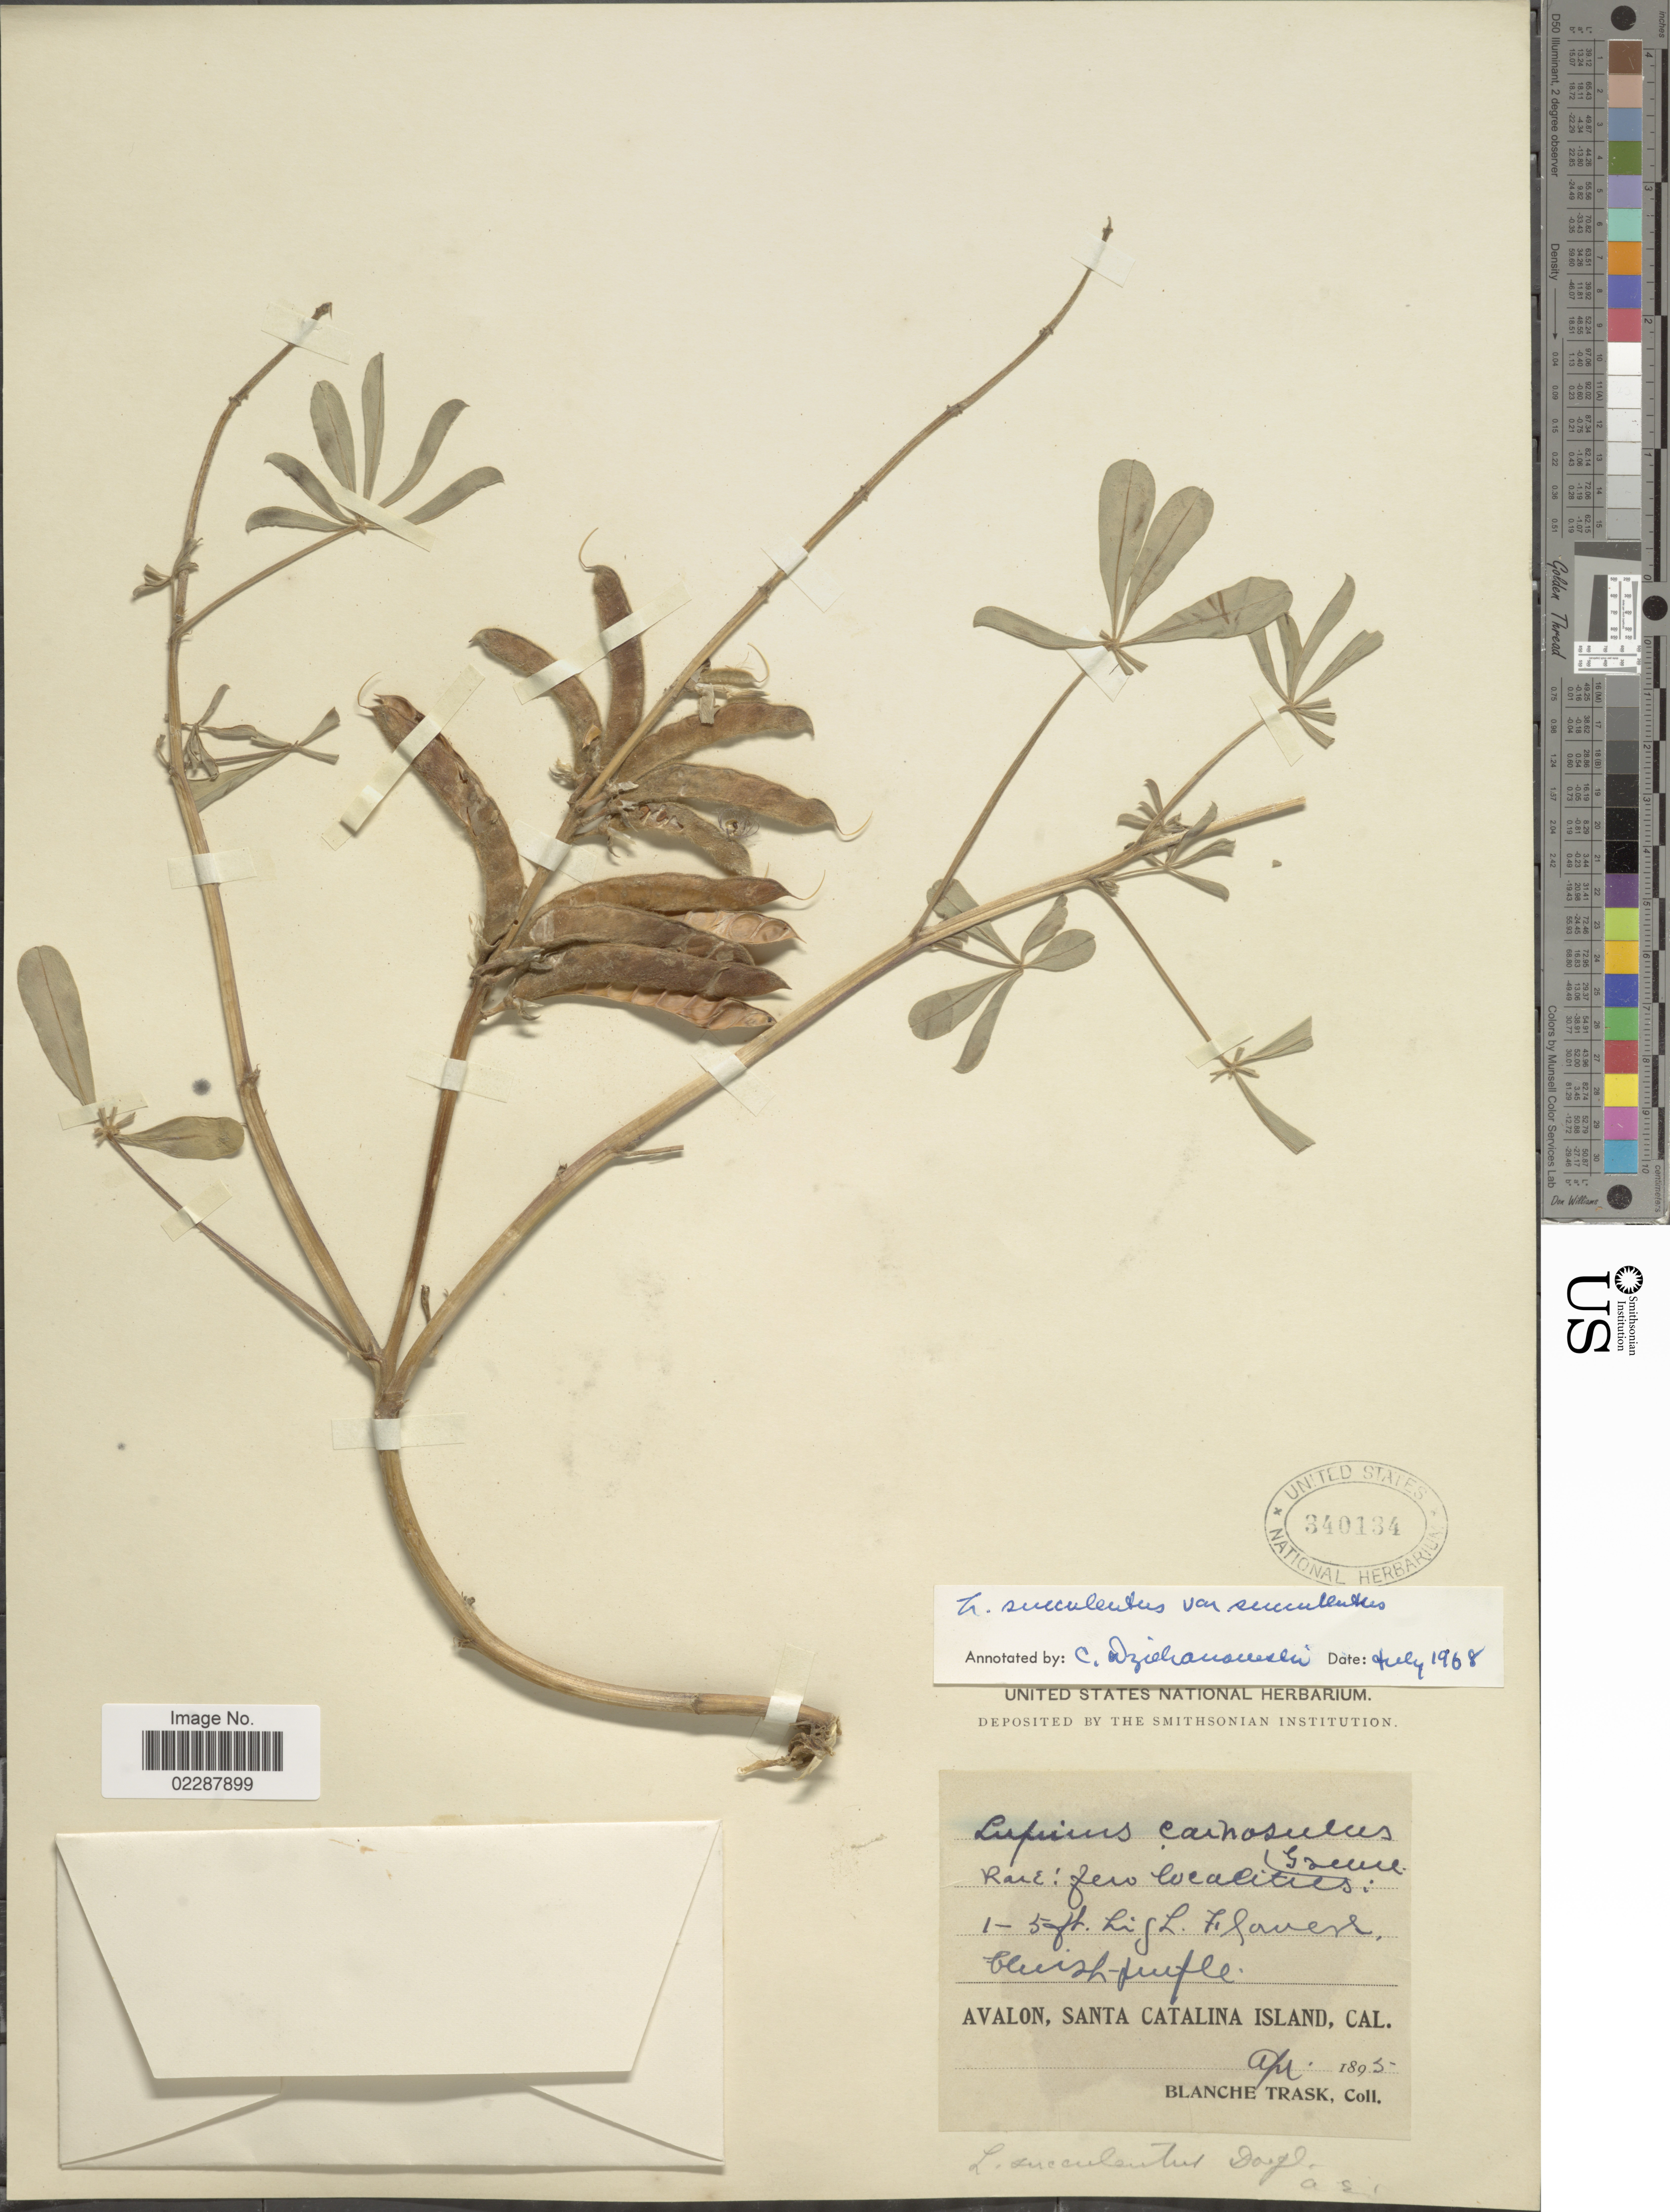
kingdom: Plantae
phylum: Tracheophyta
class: Magnoliopsida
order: Fabales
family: Fabaceae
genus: Lupinus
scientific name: Lupinus succulentus var. succulentus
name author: Douglas ex K. Koch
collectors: B. Trask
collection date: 1895-04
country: United States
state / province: California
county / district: Los Angeles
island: Santa Catalina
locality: Avalon, Santa Catalina Island, Cal.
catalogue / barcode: US 340134